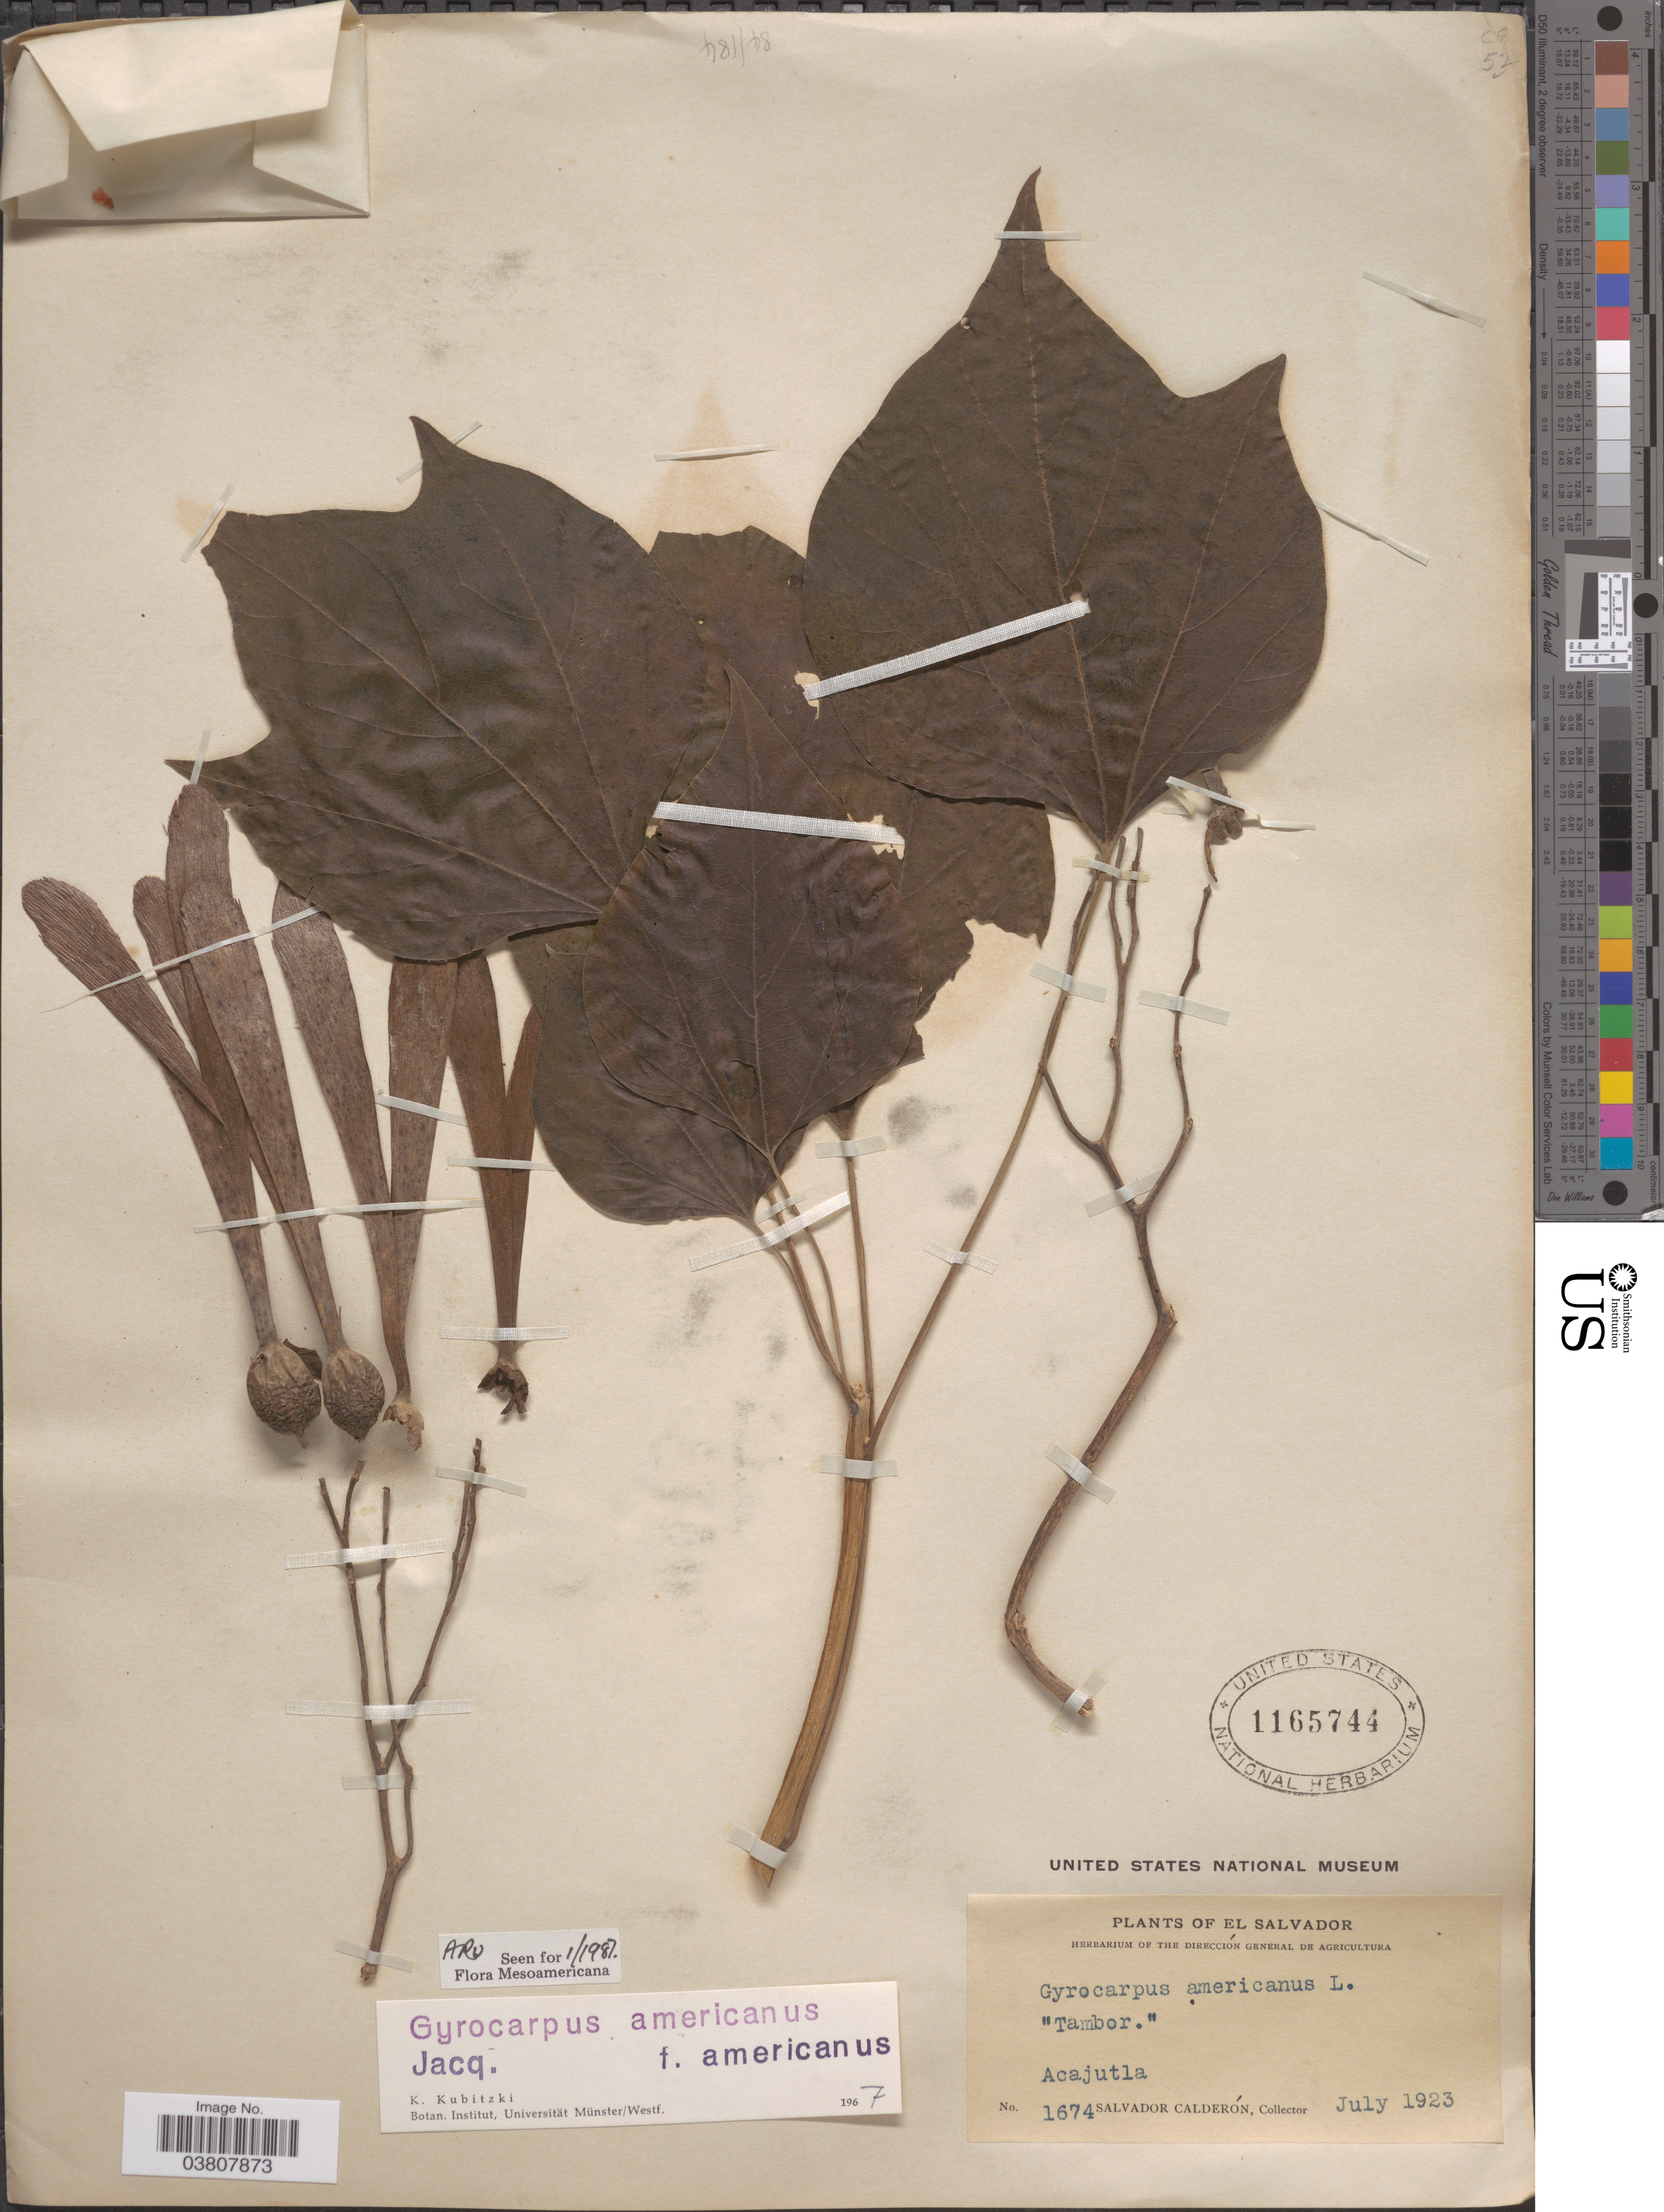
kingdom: Plantae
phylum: Tracheophyta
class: Magnoliopsida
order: Laurales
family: Hernandiaceae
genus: Gyrocarpus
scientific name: Gyrocarpus americanus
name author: Jacq.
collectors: S. Calderón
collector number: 1674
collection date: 1923-07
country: El Salvador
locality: Acajutla.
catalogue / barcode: US 1165744